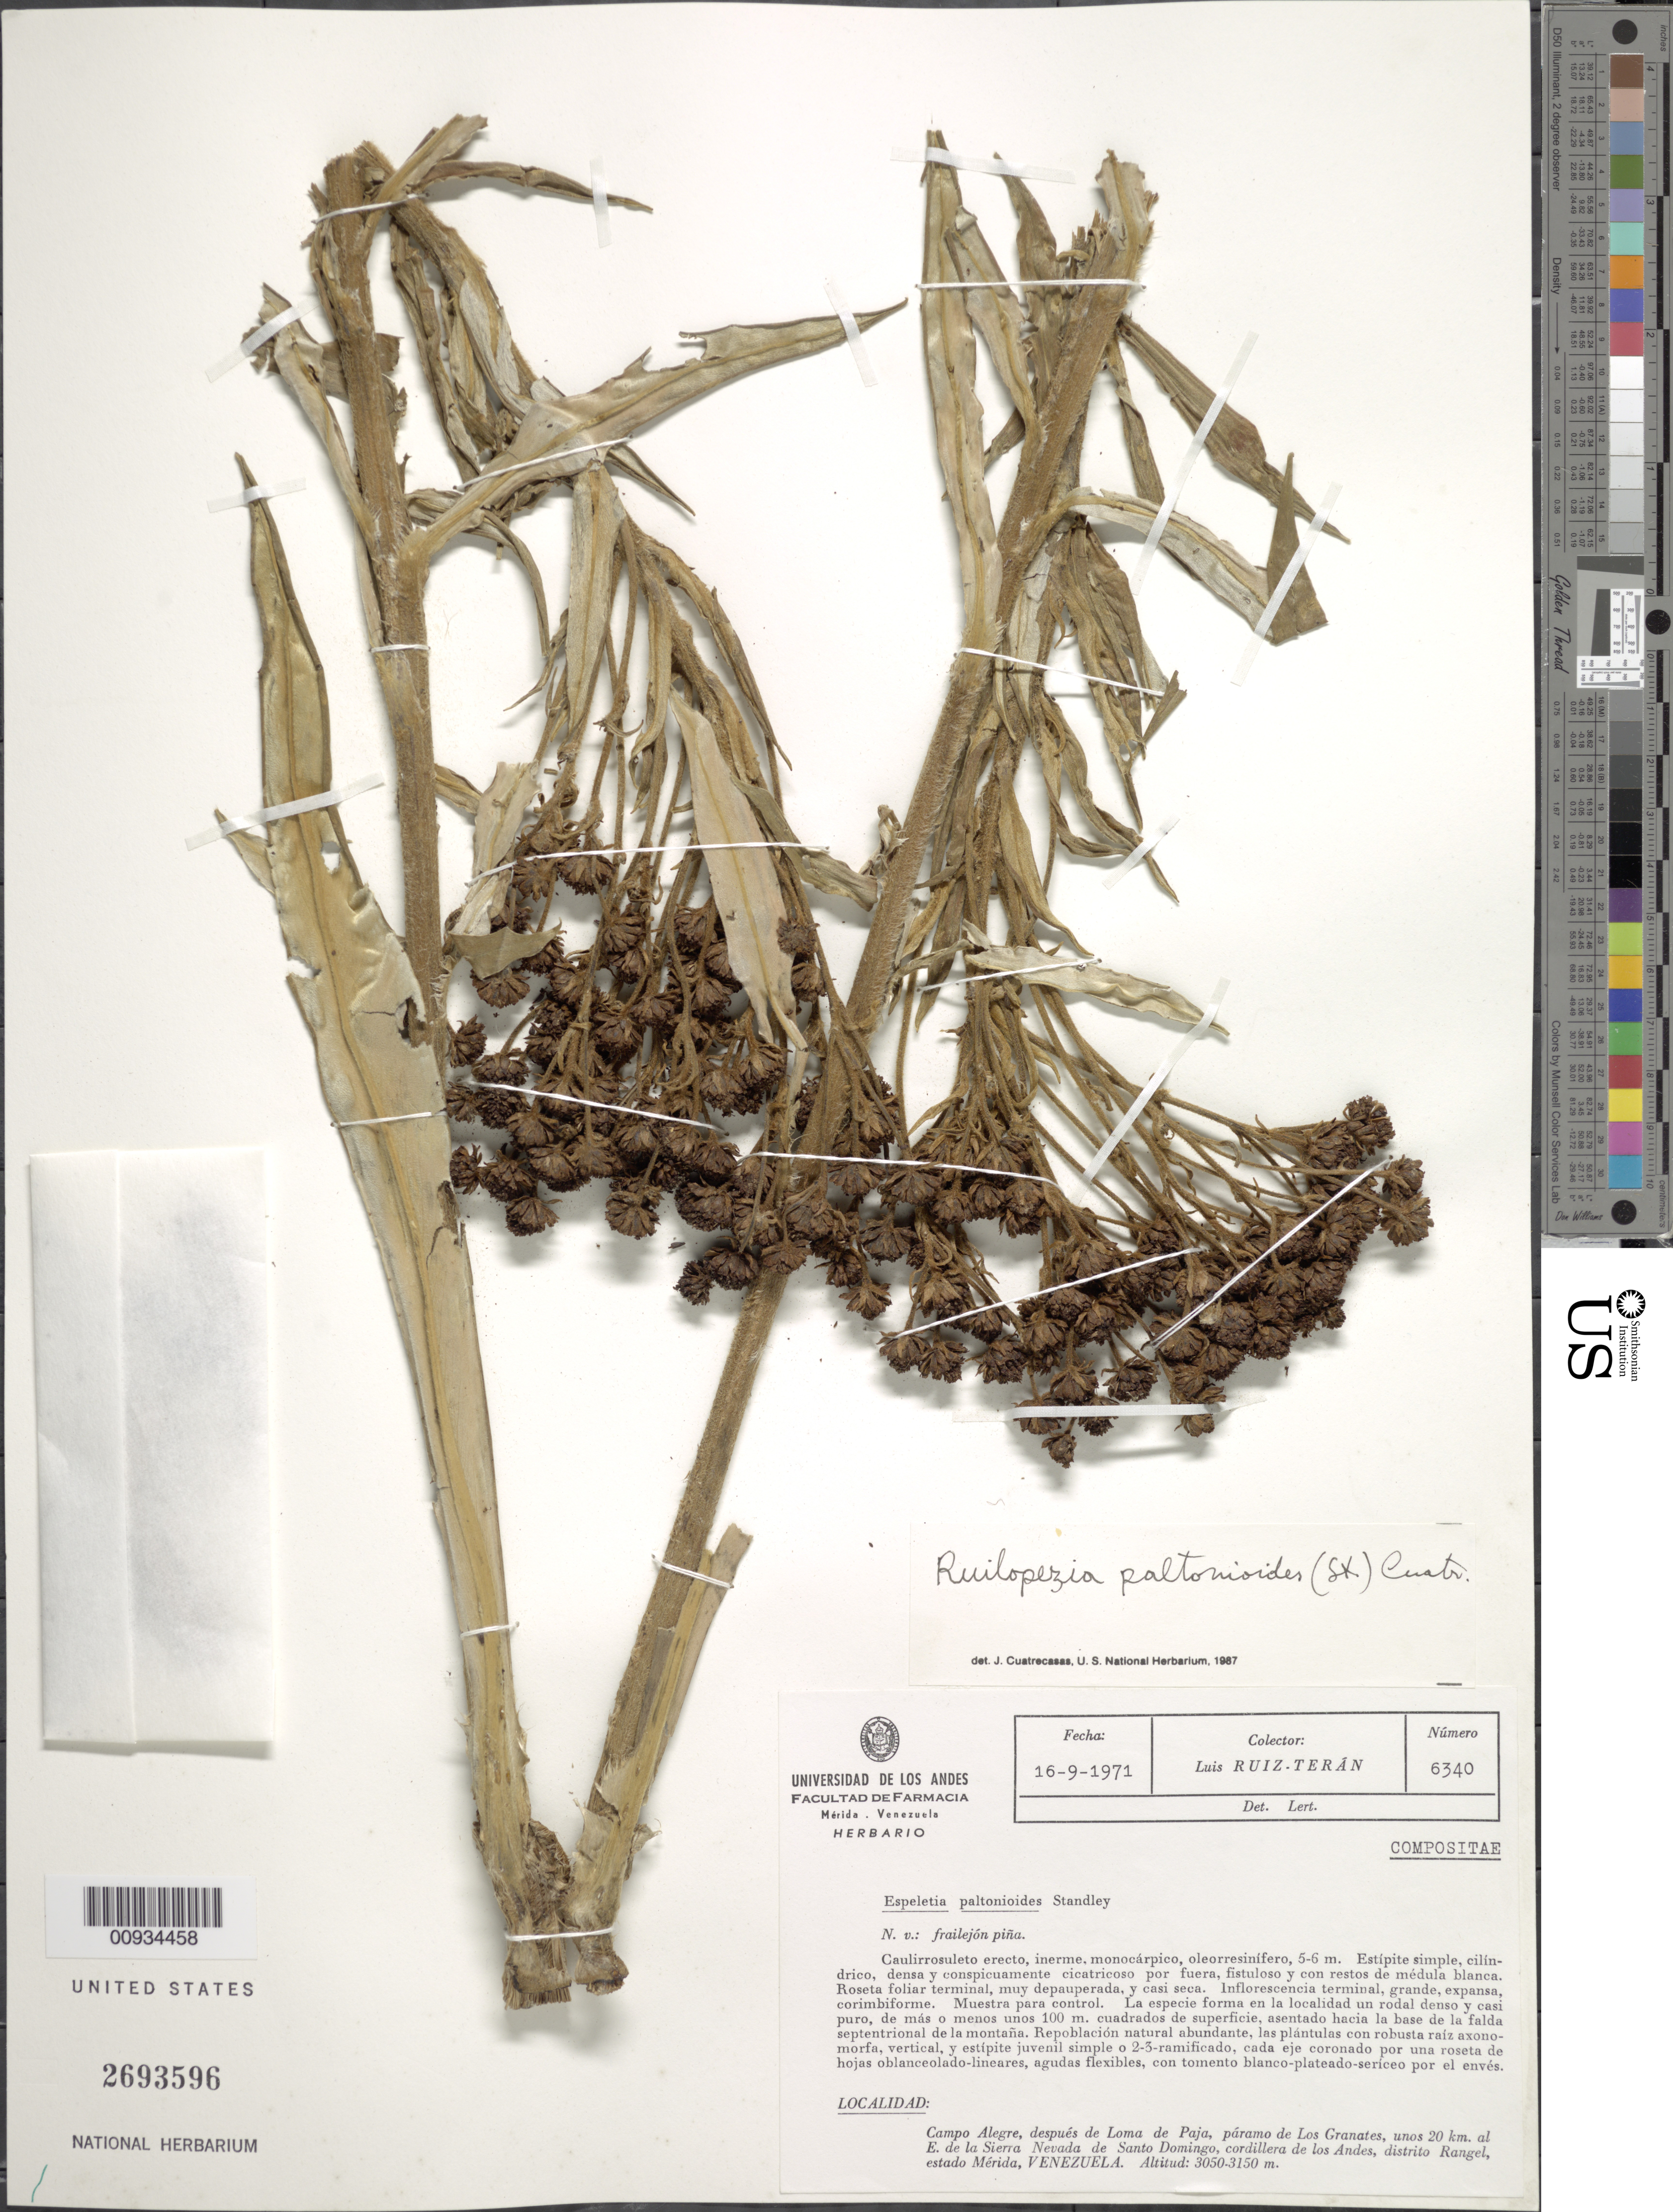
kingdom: Plantae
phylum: Tracheophyta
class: Magnoliopsida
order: Asterales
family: Asteraceae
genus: Ruilopezia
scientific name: Ruilopezia paltonioides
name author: (Standl.) Cuatrec.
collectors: L. Teran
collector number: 6340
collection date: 1971-09-16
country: Venezuela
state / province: Mérida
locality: Campo Alegre, despues de Loma de Paja, paramo de Los Granates, unos 20 km al E de la Sierra Nevada de Santo Domingo, Cordillera de Los Andes, Distrito Rangel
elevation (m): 3050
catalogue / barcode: US 2693596